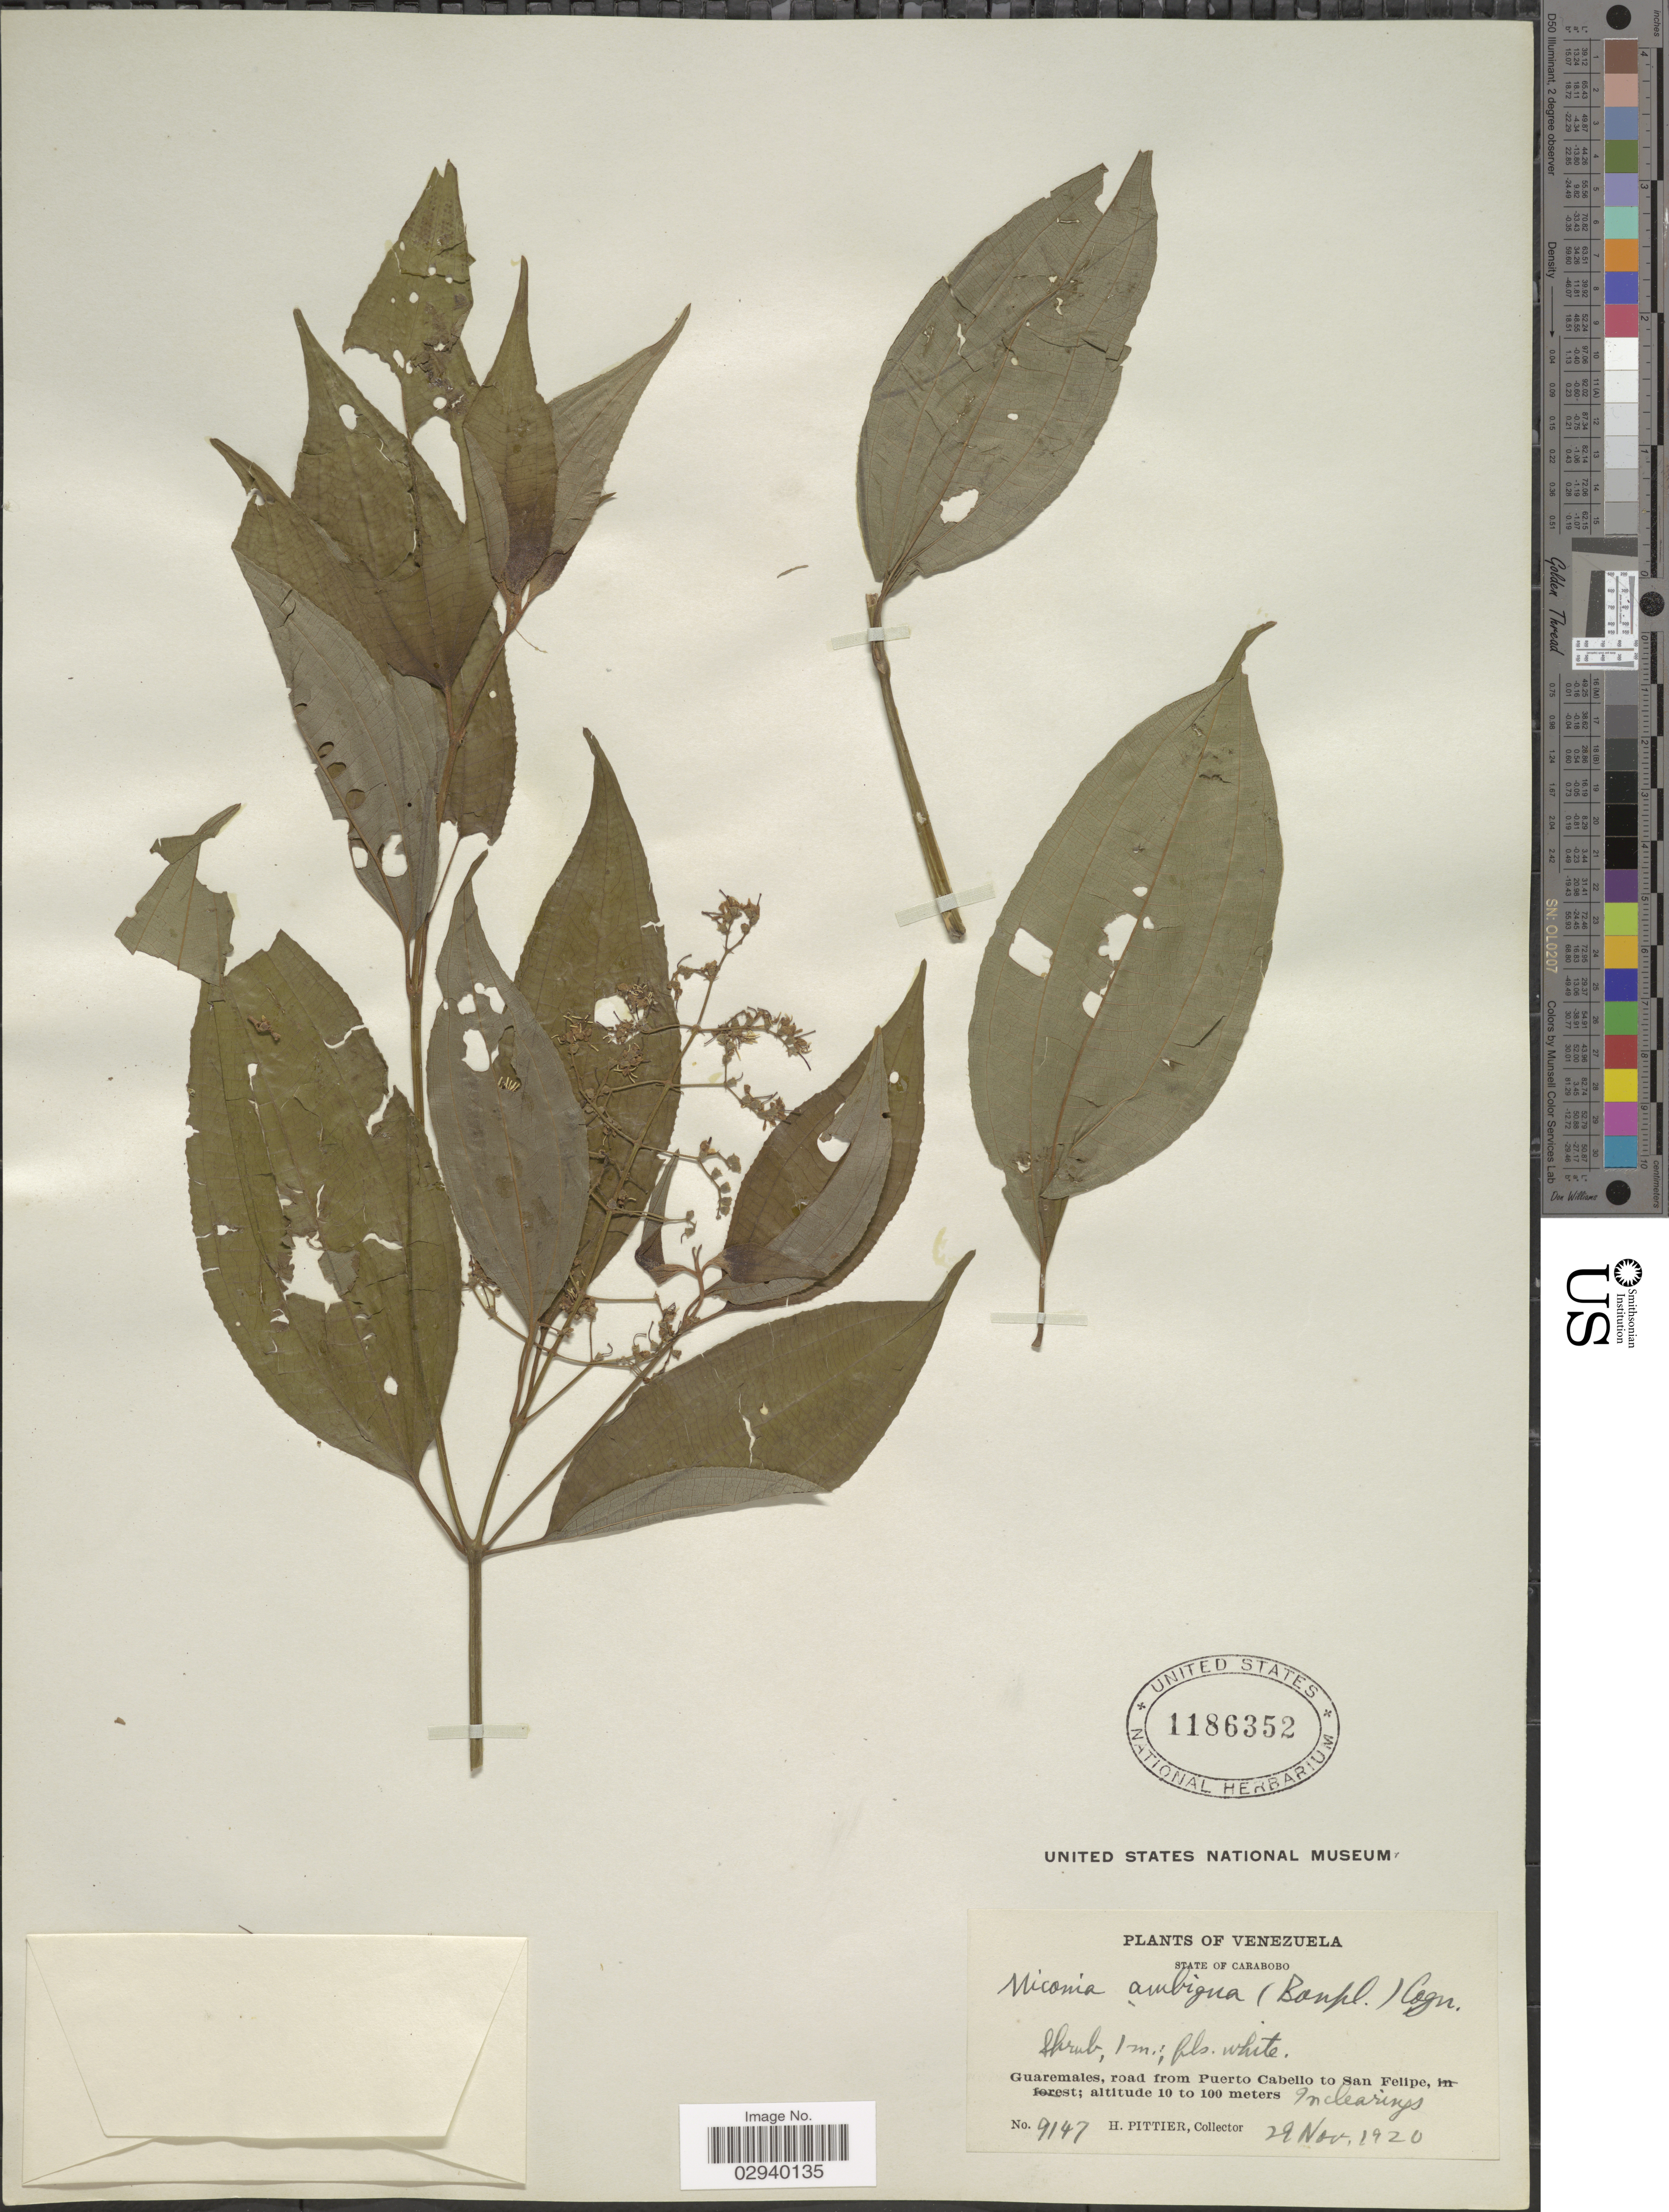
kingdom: Plantae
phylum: Tracheophyta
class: Magnoliopsida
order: Myrtales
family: Melastomataceae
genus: Miconia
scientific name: Miconia laevigata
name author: (L.) D. Don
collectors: H. F. Pittier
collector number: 9147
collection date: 1920-11-29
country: Venezuela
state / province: Carabobo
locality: Guaremales, road from Puerto Cabello to San Felipe. In clearings.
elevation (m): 10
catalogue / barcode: US 1186352